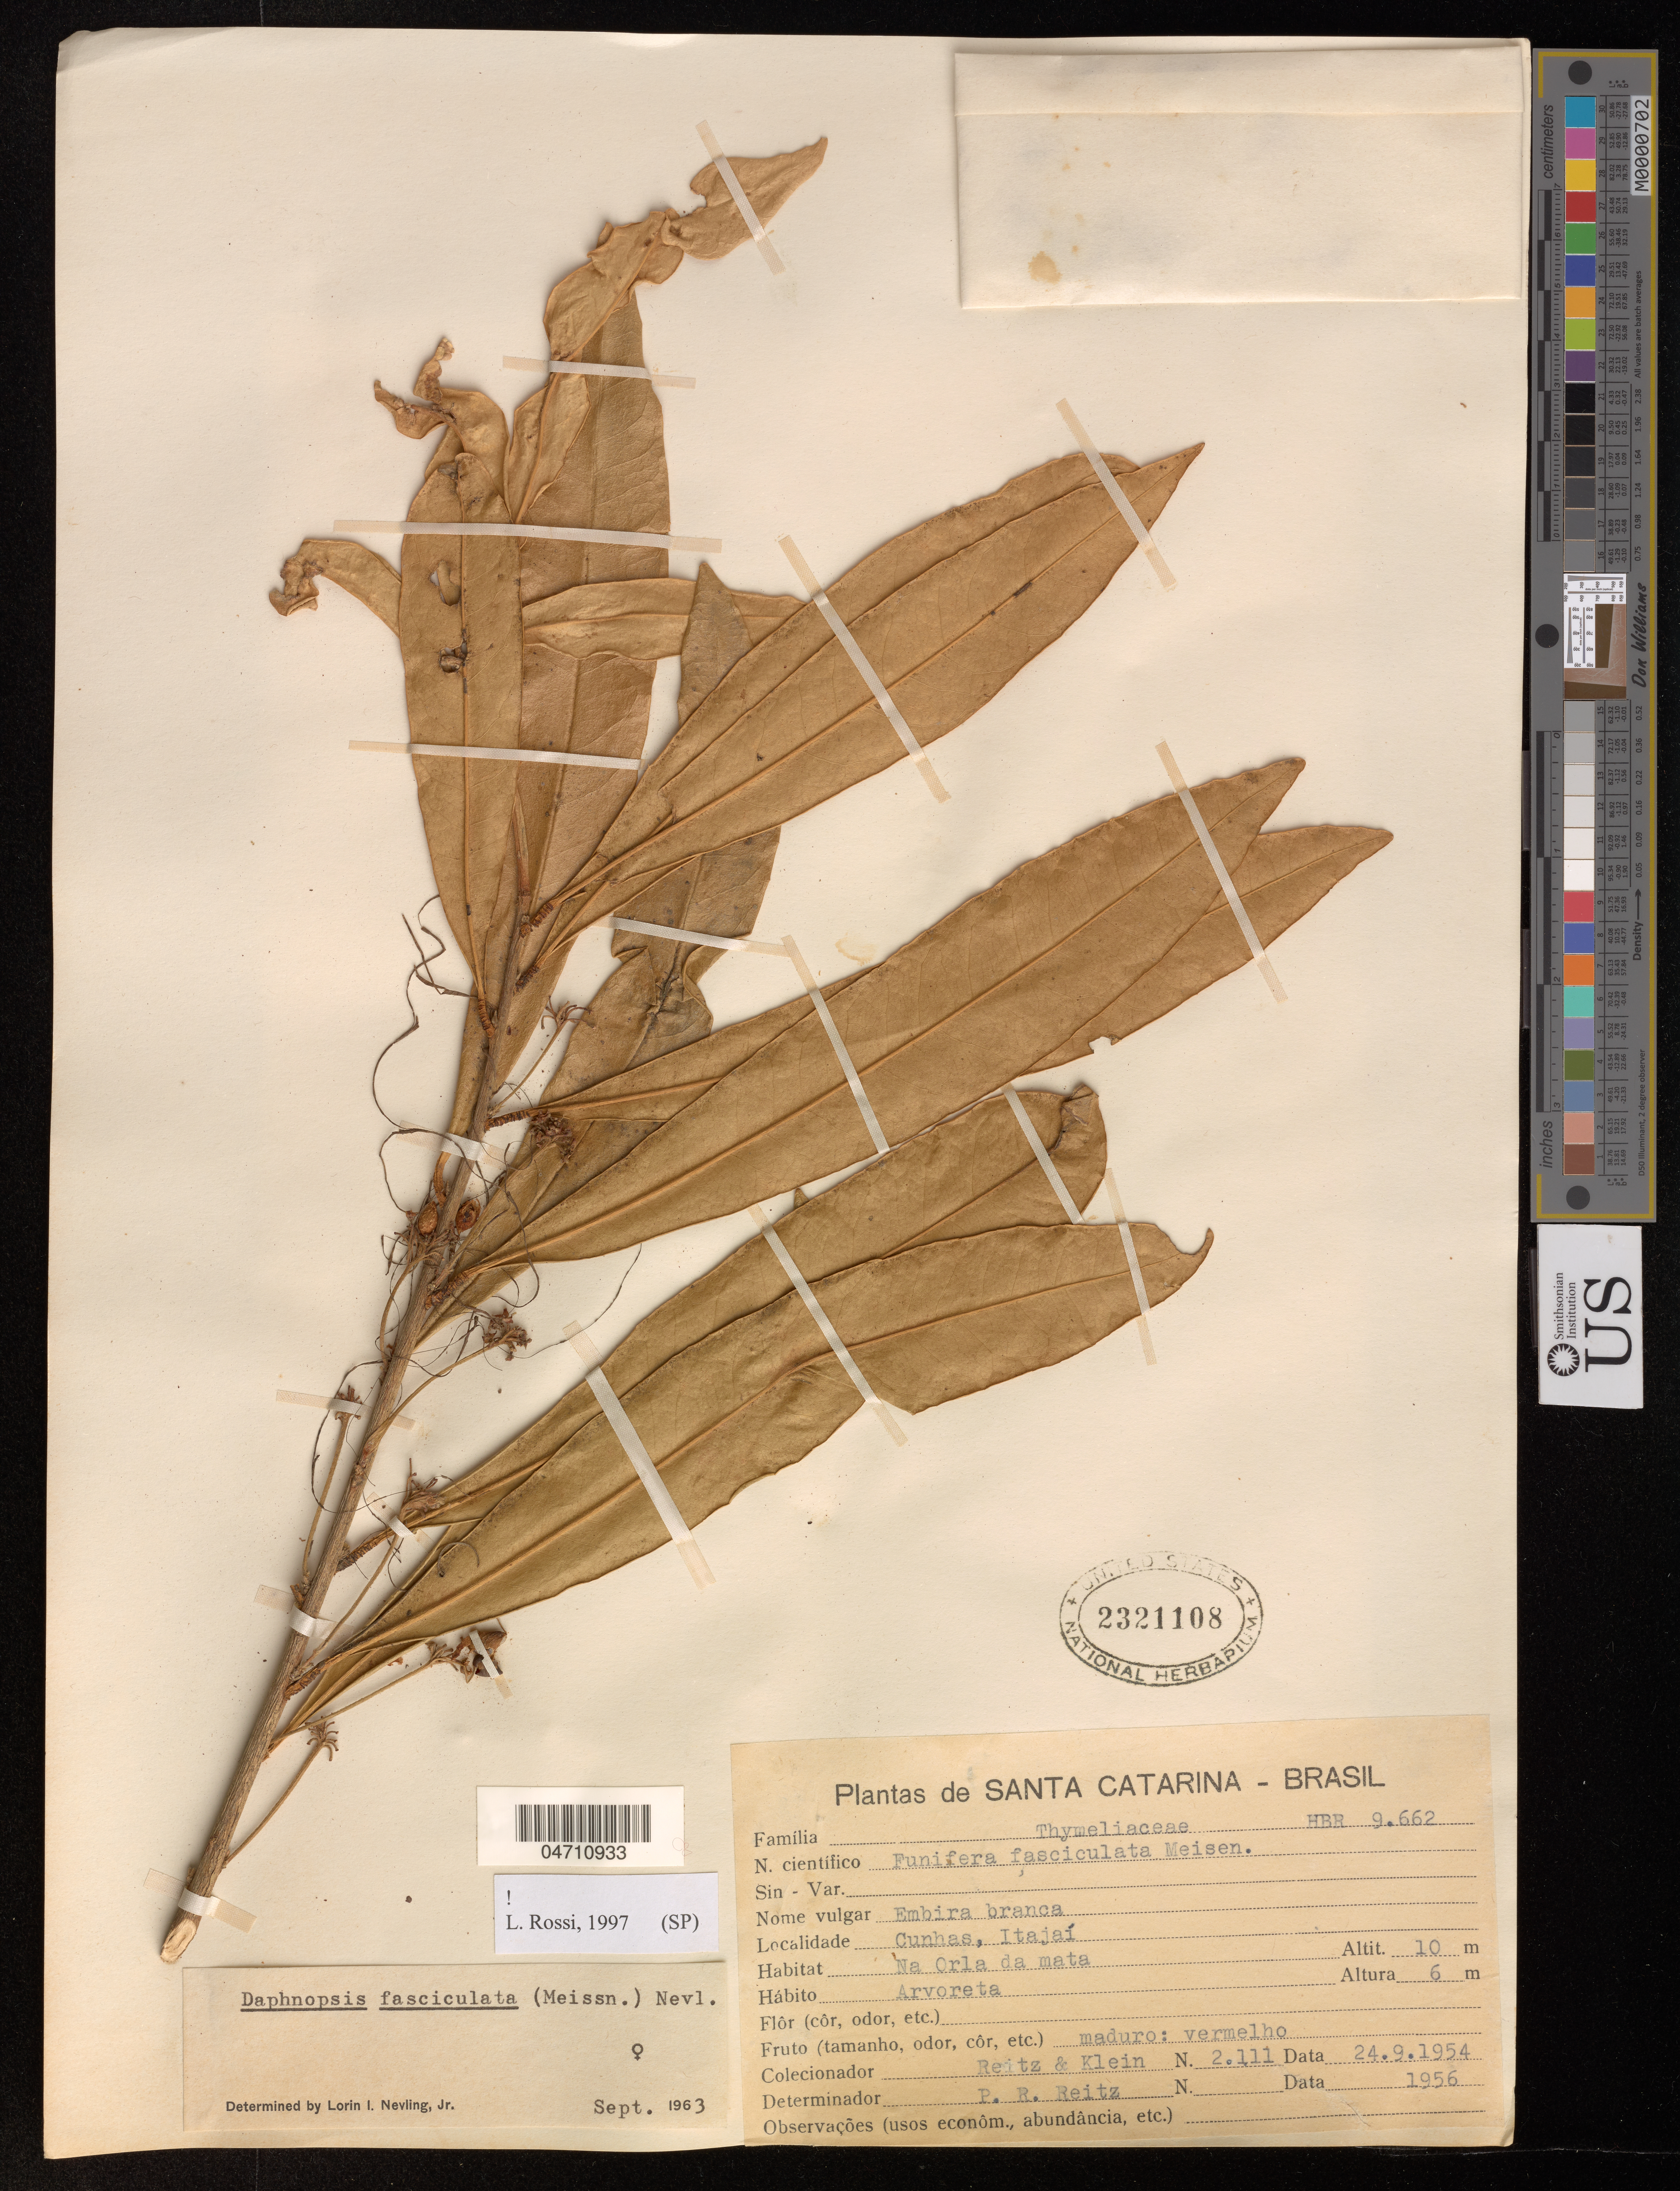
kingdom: Plantae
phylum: Tracheophyta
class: Magnoliopsida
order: Malvales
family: Thymelaeaceae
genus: Daphnopsis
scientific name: Daphnopsis fasciculata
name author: (R. Meissn.) Nevl.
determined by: Nevling, L. I., Jr.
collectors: Klein, -- & -- Reitz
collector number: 2111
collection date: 1954-09-24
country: Brazil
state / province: Santa Catarina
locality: Cunhas, Itajai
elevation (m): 10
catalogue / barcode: US 2321108